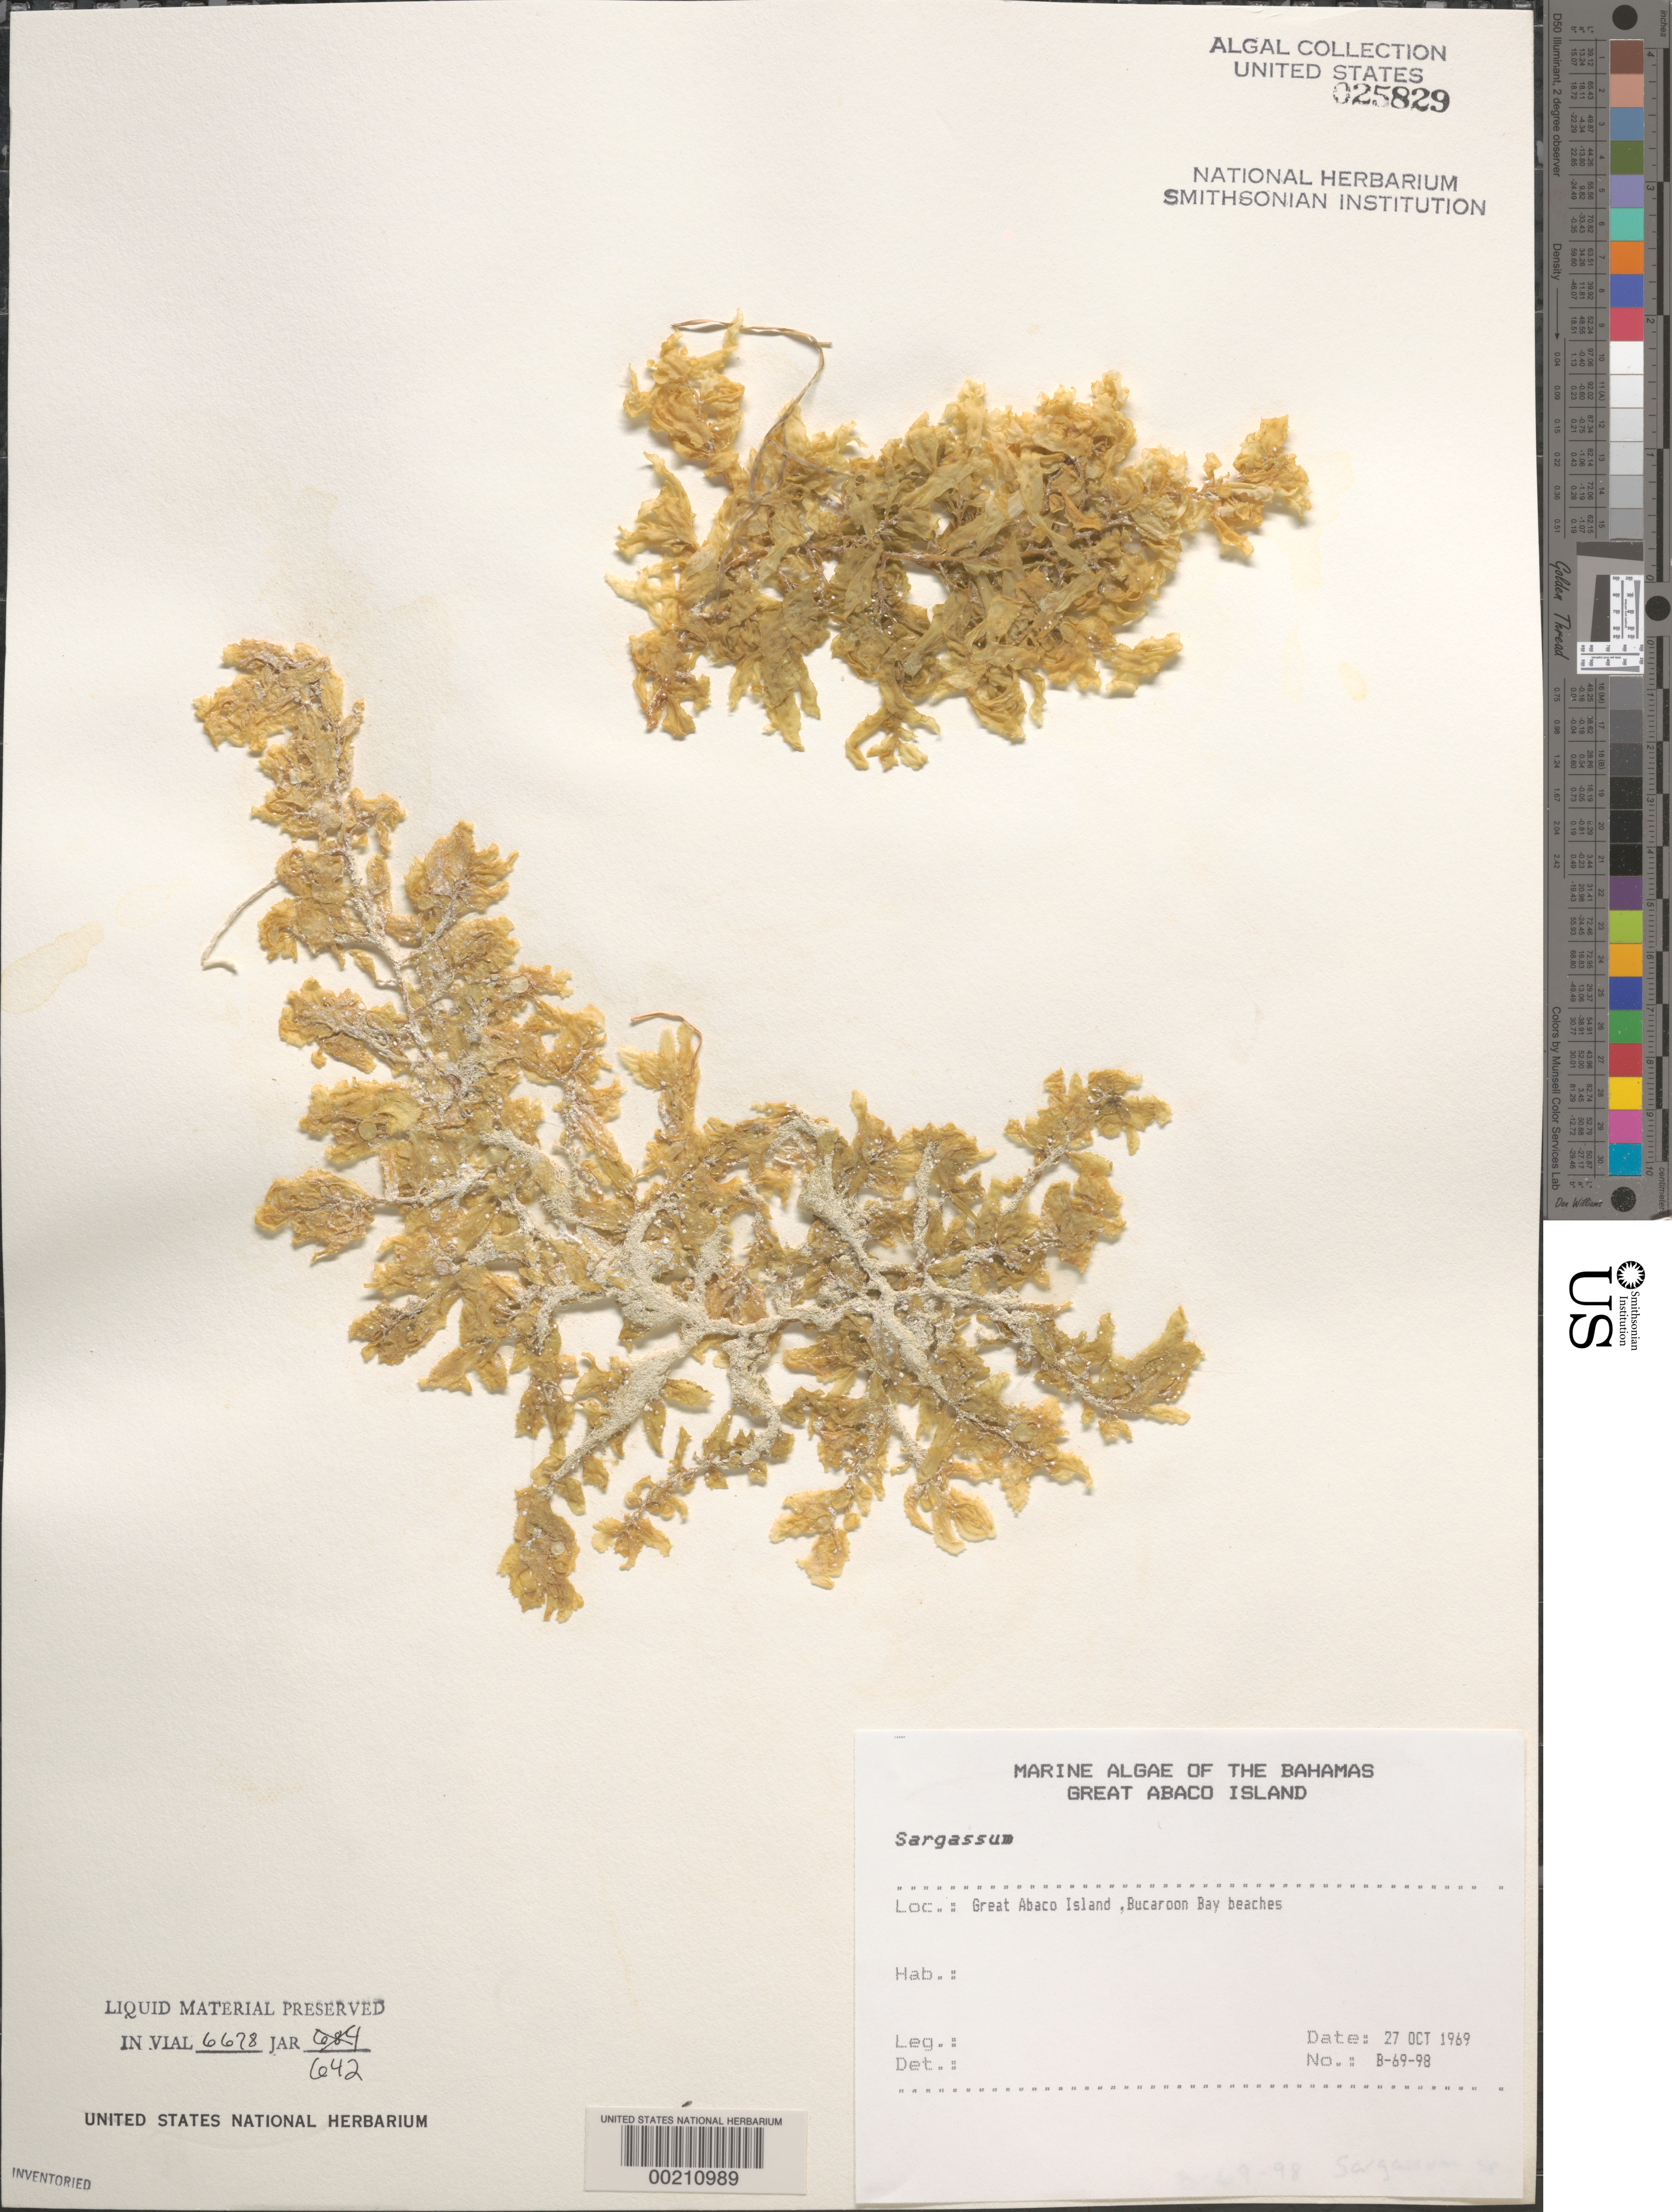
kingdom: Chromista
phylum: Ochrophyta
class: Phaeophyceae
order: Fucales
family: Sargassaceae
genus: Sargassum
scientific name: Sargassum sp.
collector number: B-69-98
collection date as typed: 27 Oct 1969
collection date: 1969-10-27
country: Bahamas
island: Great Abaco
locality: Buckaroon Bay beaches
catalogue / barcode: US 25829